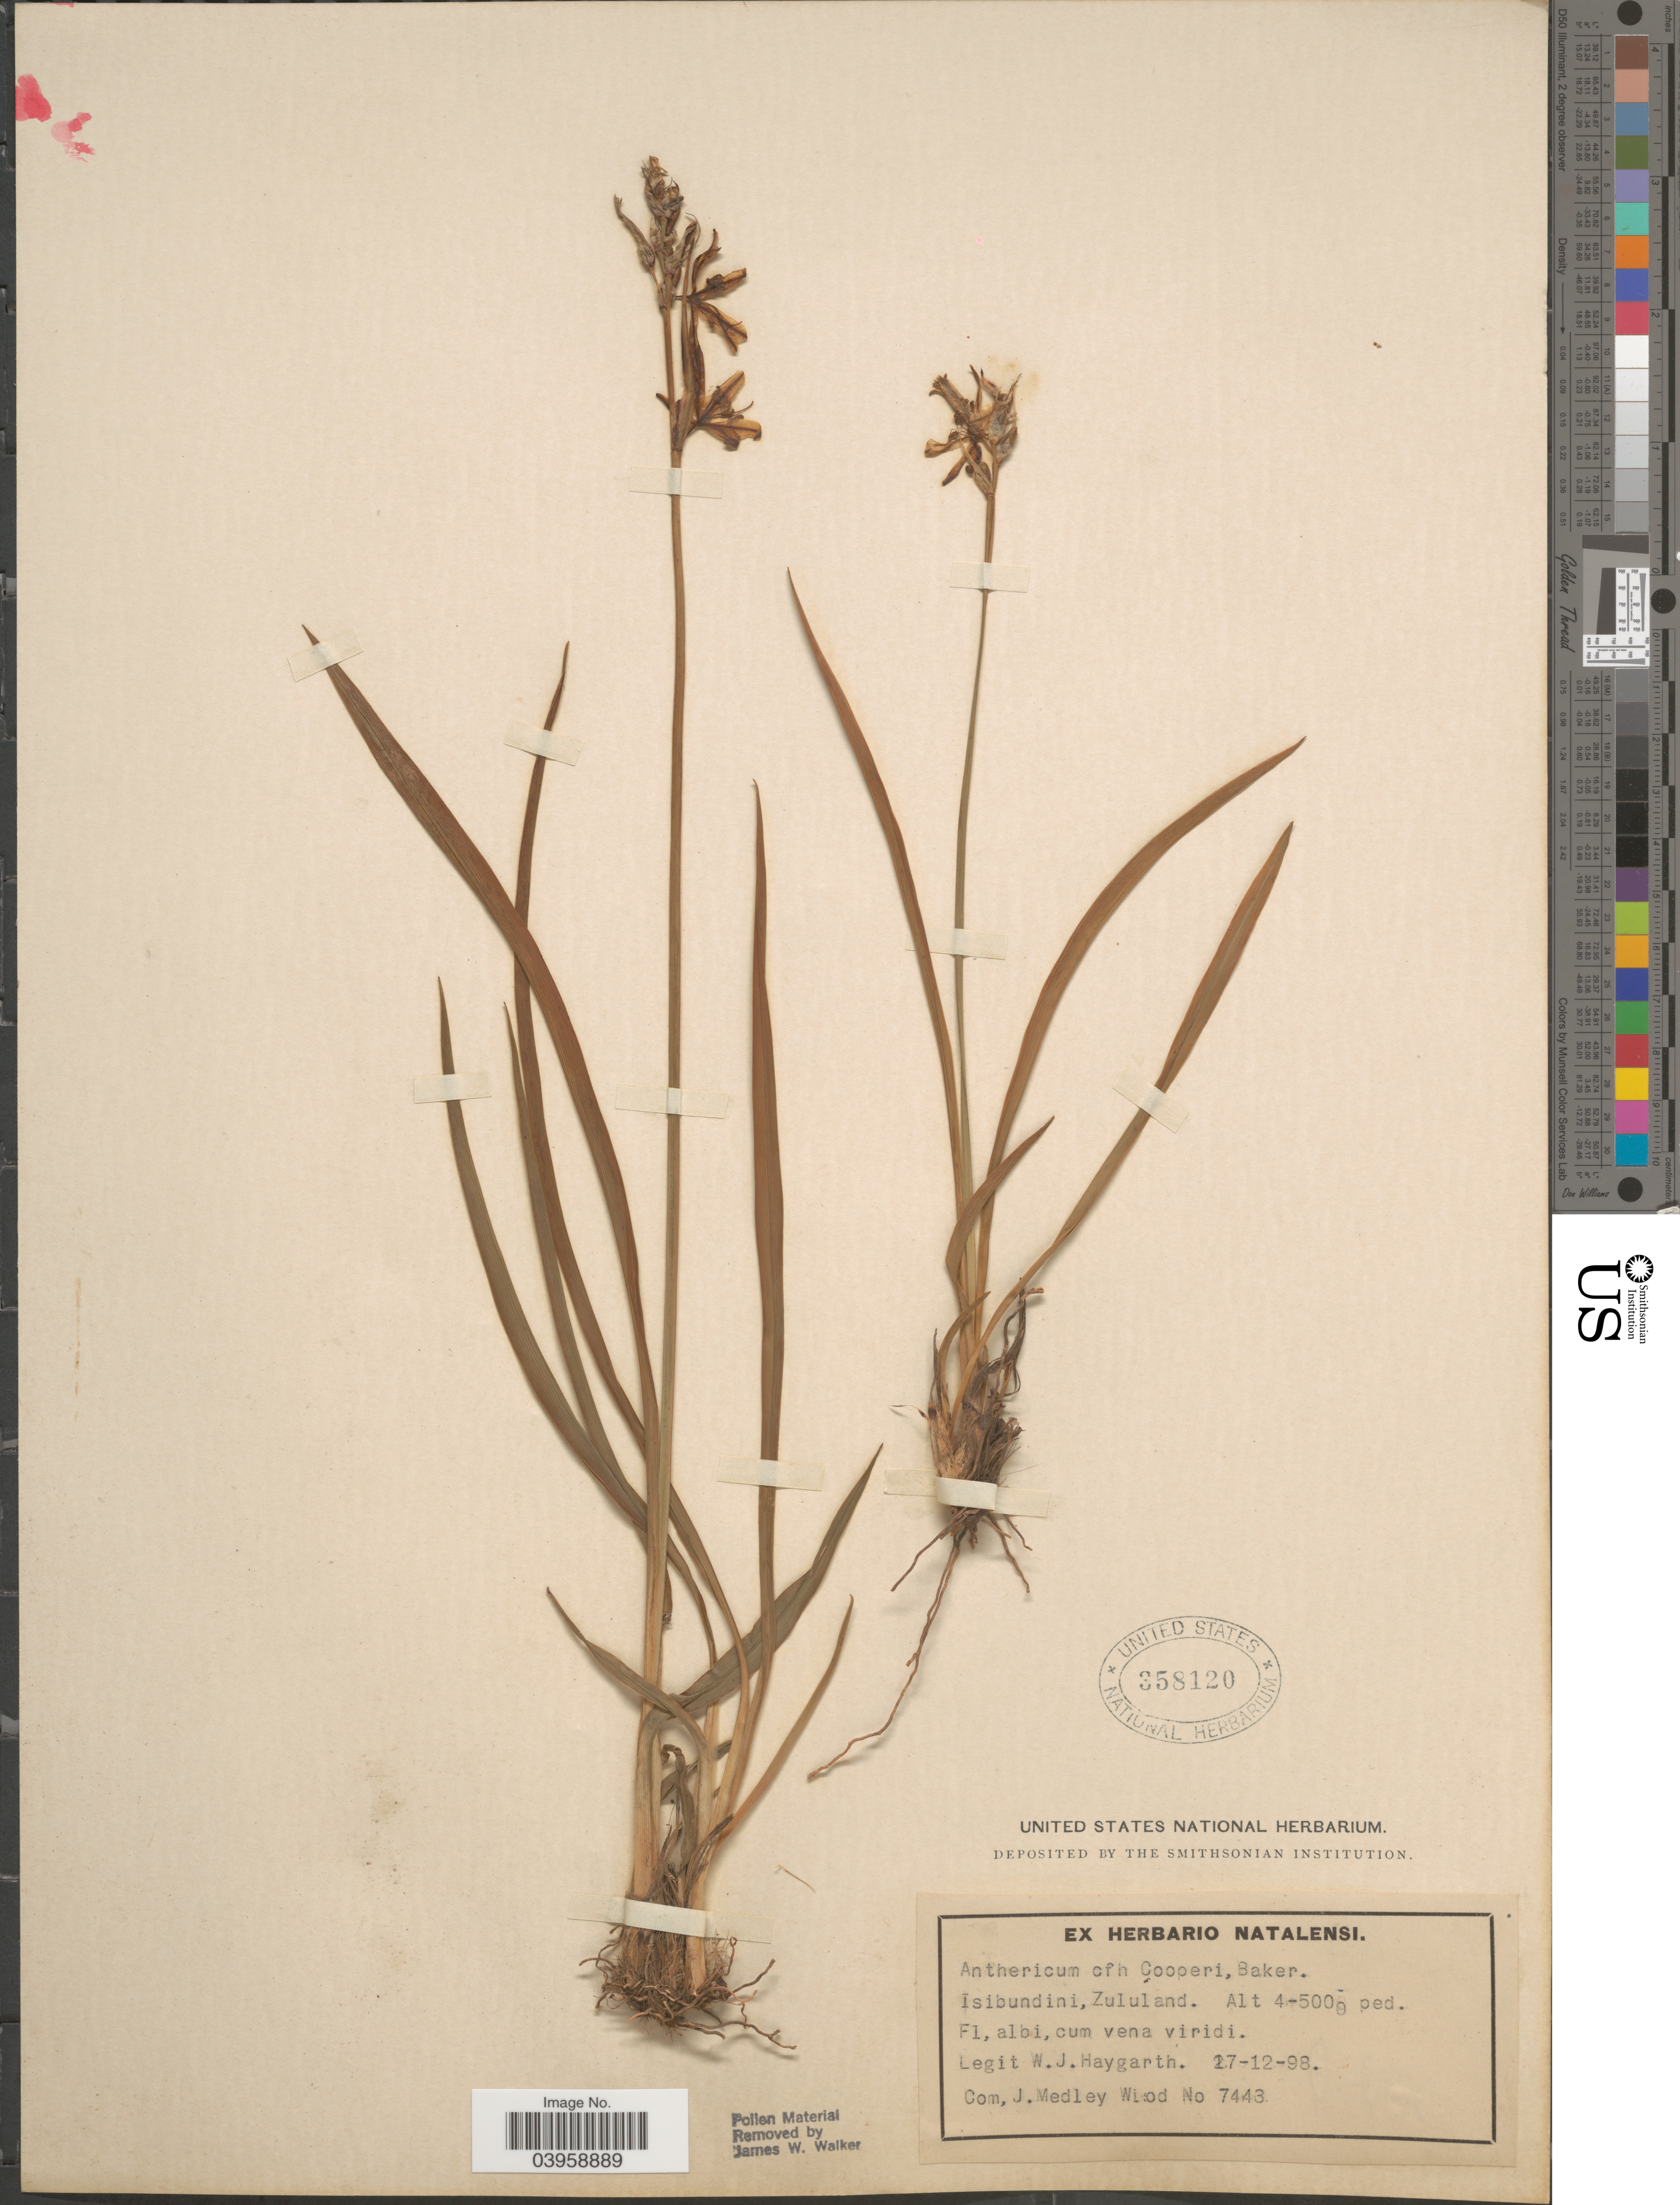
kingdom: Plantae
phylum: Tracheophyta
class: Liliopsida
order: Asparagales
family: Asparagaceae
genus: Anthericum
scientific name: Anthericum cooperi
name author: Baker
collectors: W. Haygarth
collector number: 7443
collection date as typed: Transcribed d/m/y: 27/12/98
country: South Africa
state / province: KwaZulu-Natal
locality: Isibundini, Zululand.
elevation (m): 1219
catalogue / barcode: US 358120